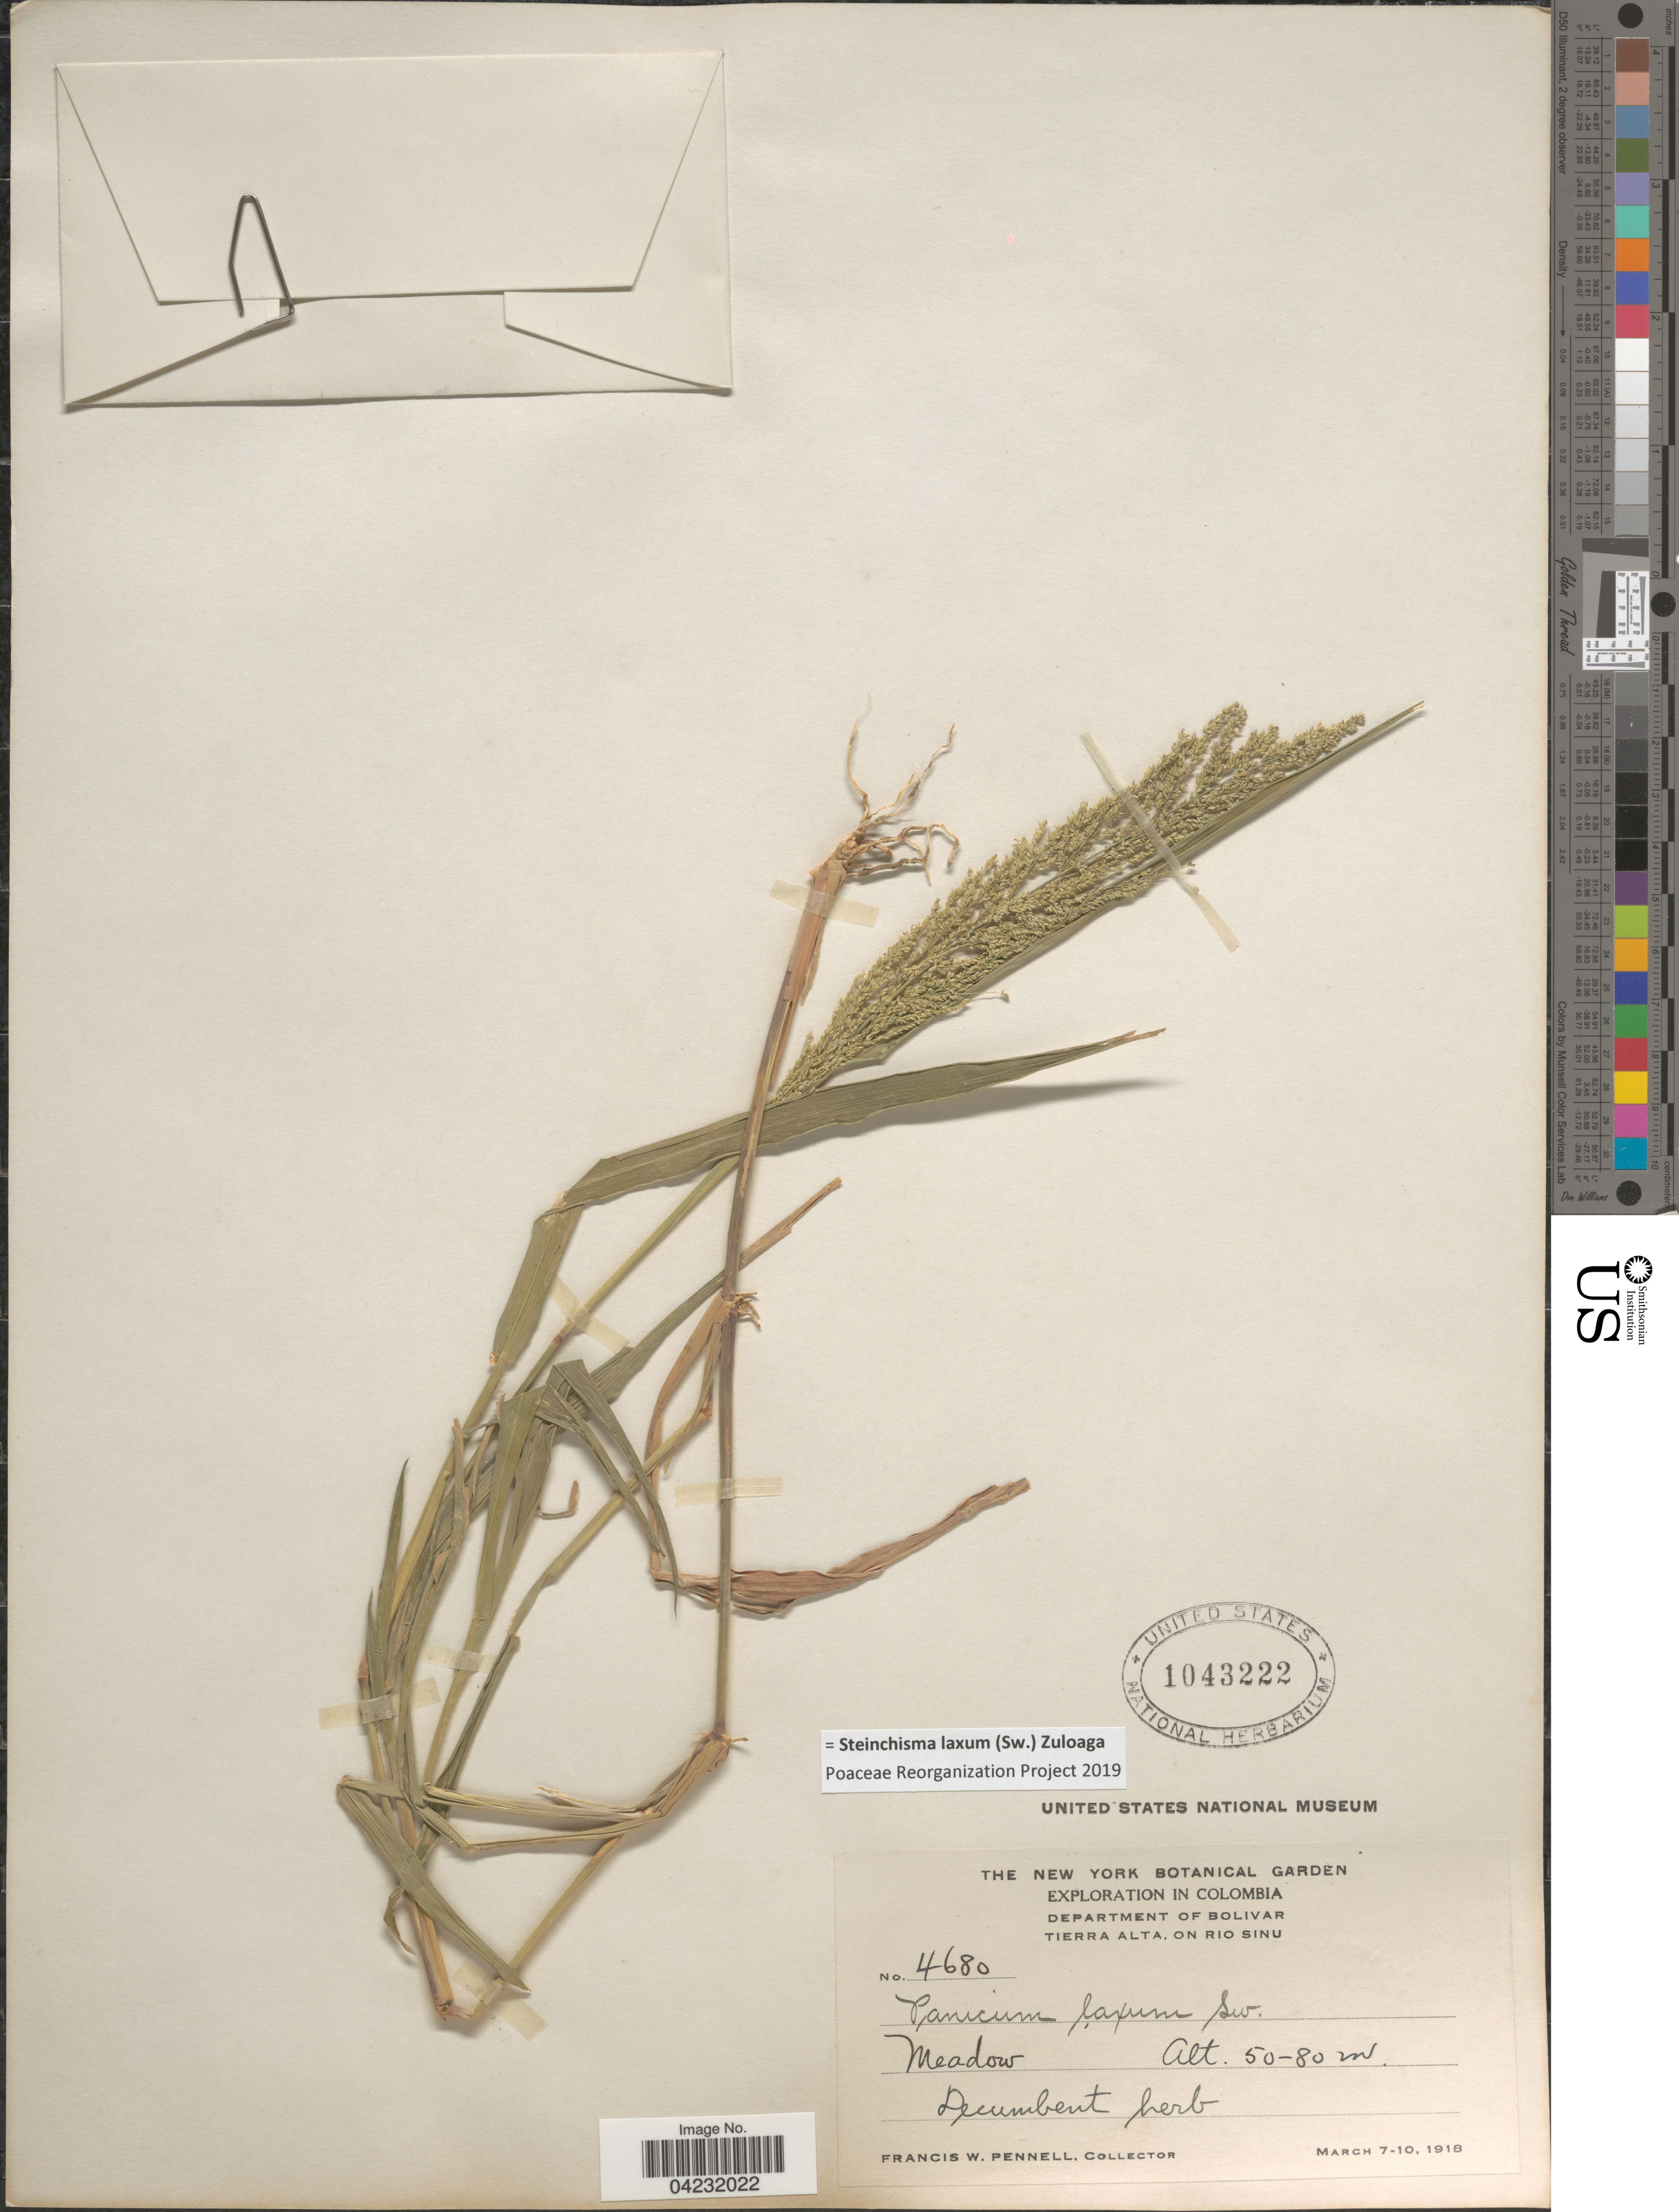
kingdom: Plantae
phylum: Tracheophyta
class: Liliopsida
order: Poales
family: Poaceae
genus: Steinchisma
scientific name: Steinchisma laxum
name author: (Sw.) Zuloaga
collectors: F. W. Pennell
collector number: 4680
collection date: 1918-03-07/1918-03-10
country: Colombia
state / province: Bolívar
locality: Exploration In Colombia. Department Of Bolivar. Tierra Alta, On Rio Sinu.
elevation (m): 50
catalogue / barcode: US 1043222